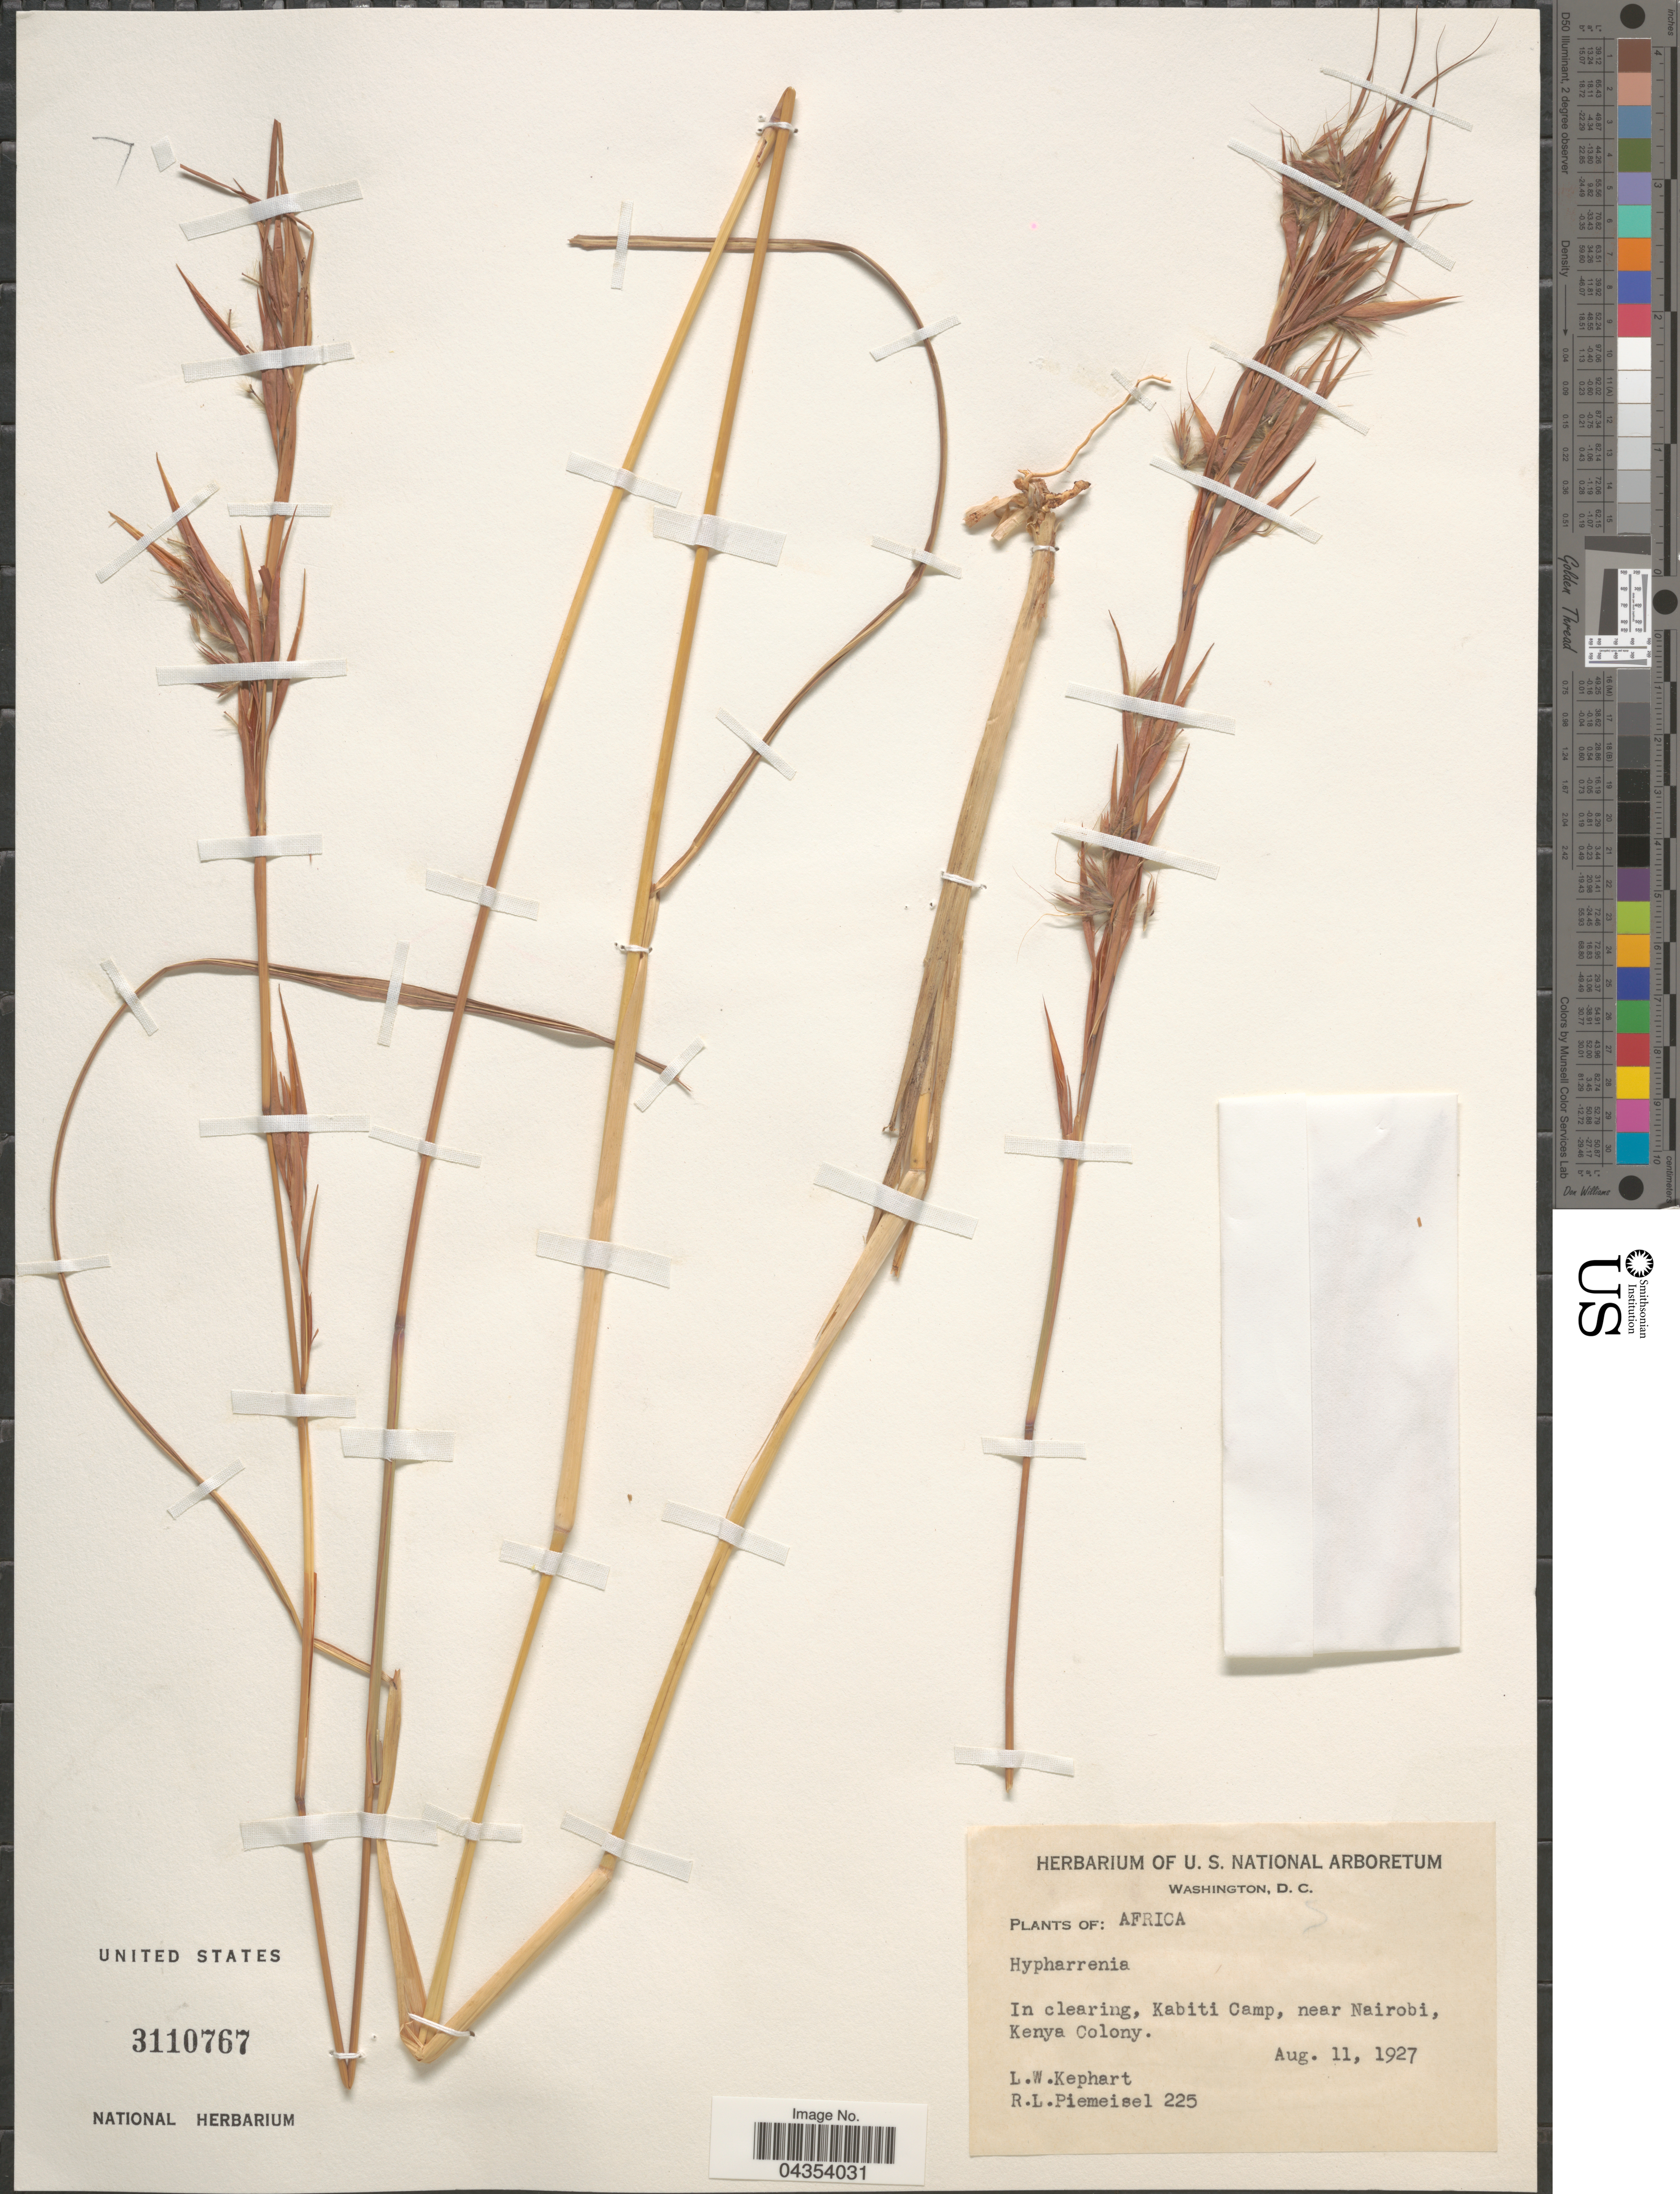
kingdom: Plantae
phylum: Tracheophyta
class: Liliopsida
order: Poales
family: Poaceae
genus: Hyparrhenia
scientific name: Hyparrhenia sp.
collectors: L. W. Kephart & R. L. Piemeisel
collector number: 225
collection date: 1927-08-11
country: Kenya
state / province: Nairobi Area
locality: In clearing, Kabiti Camp, near Nairobi, Kenya Colony.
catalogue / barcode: US 3110767